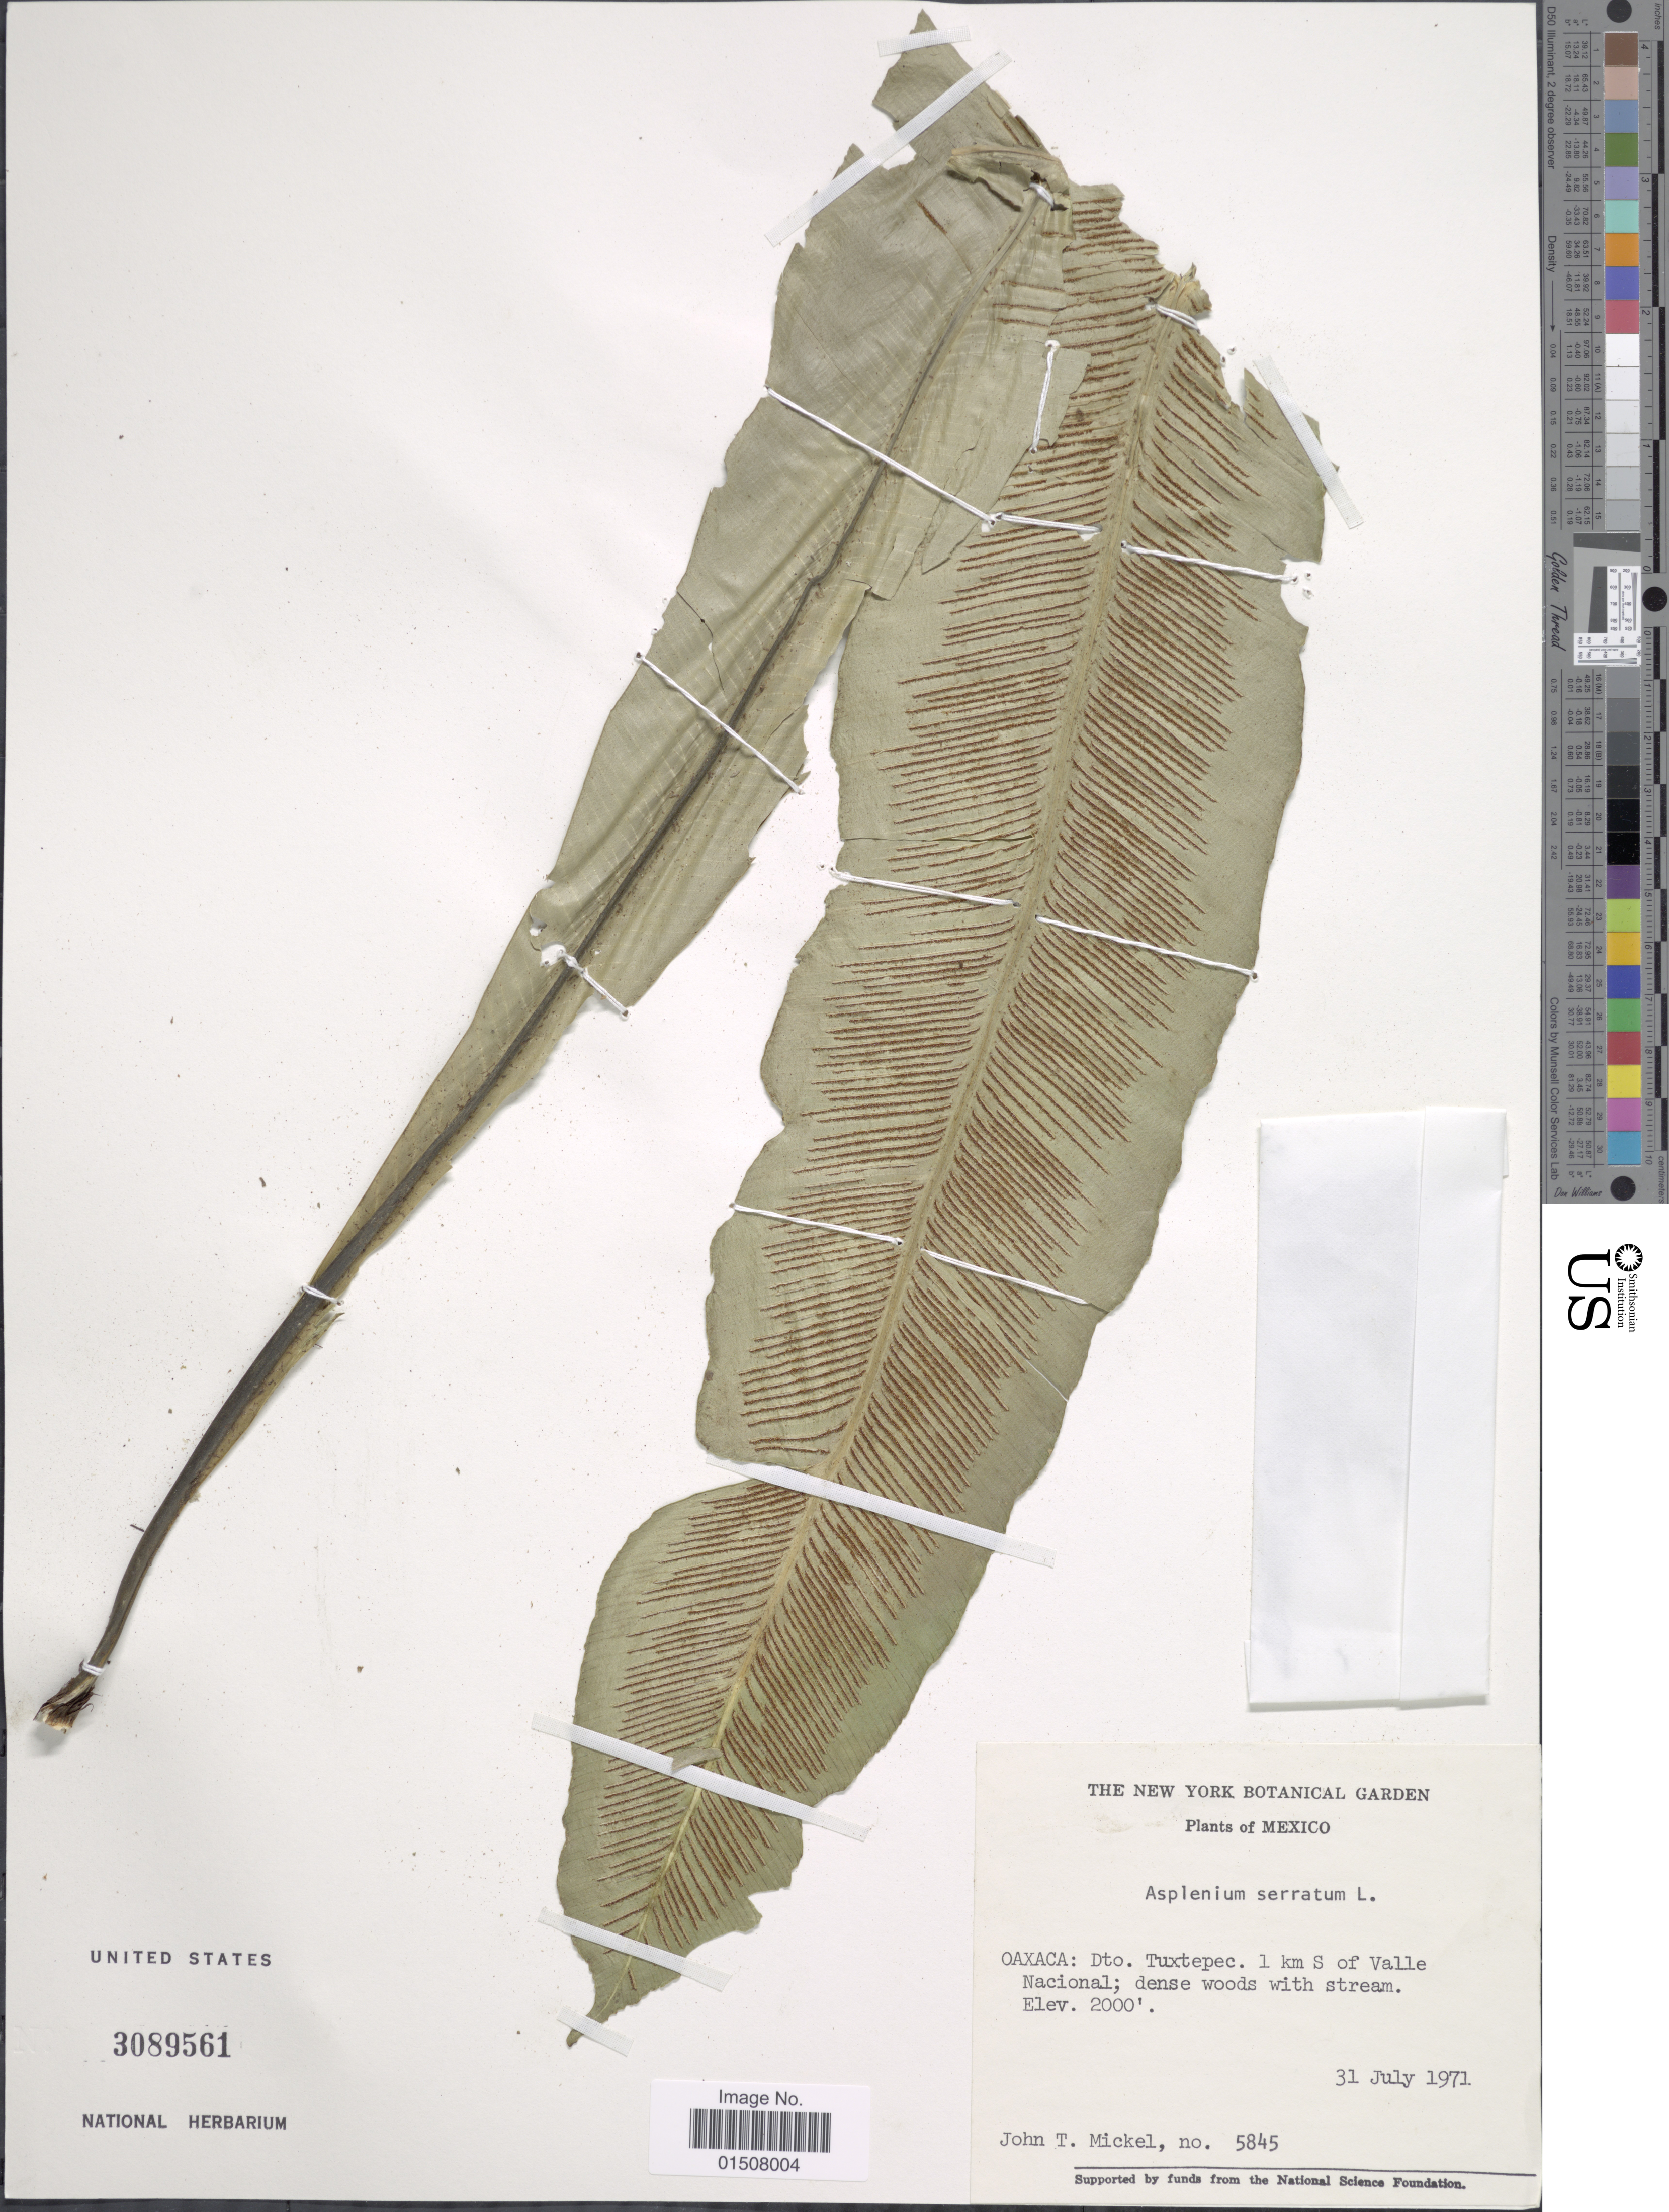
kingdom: Plantae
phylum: Tracheophyta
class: Polypodiopsida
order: Polypodiales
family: Aspleniaceae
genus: Asplenium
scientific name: Asplenium serratum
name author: L.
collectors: J. T. Mickel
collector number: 5845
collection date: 1971-07-31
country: Mexico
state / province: Oaxaca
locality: Dto. Tuxtepec. 1 km S of Valle Nacional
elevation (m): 610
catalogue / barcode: US 3089561